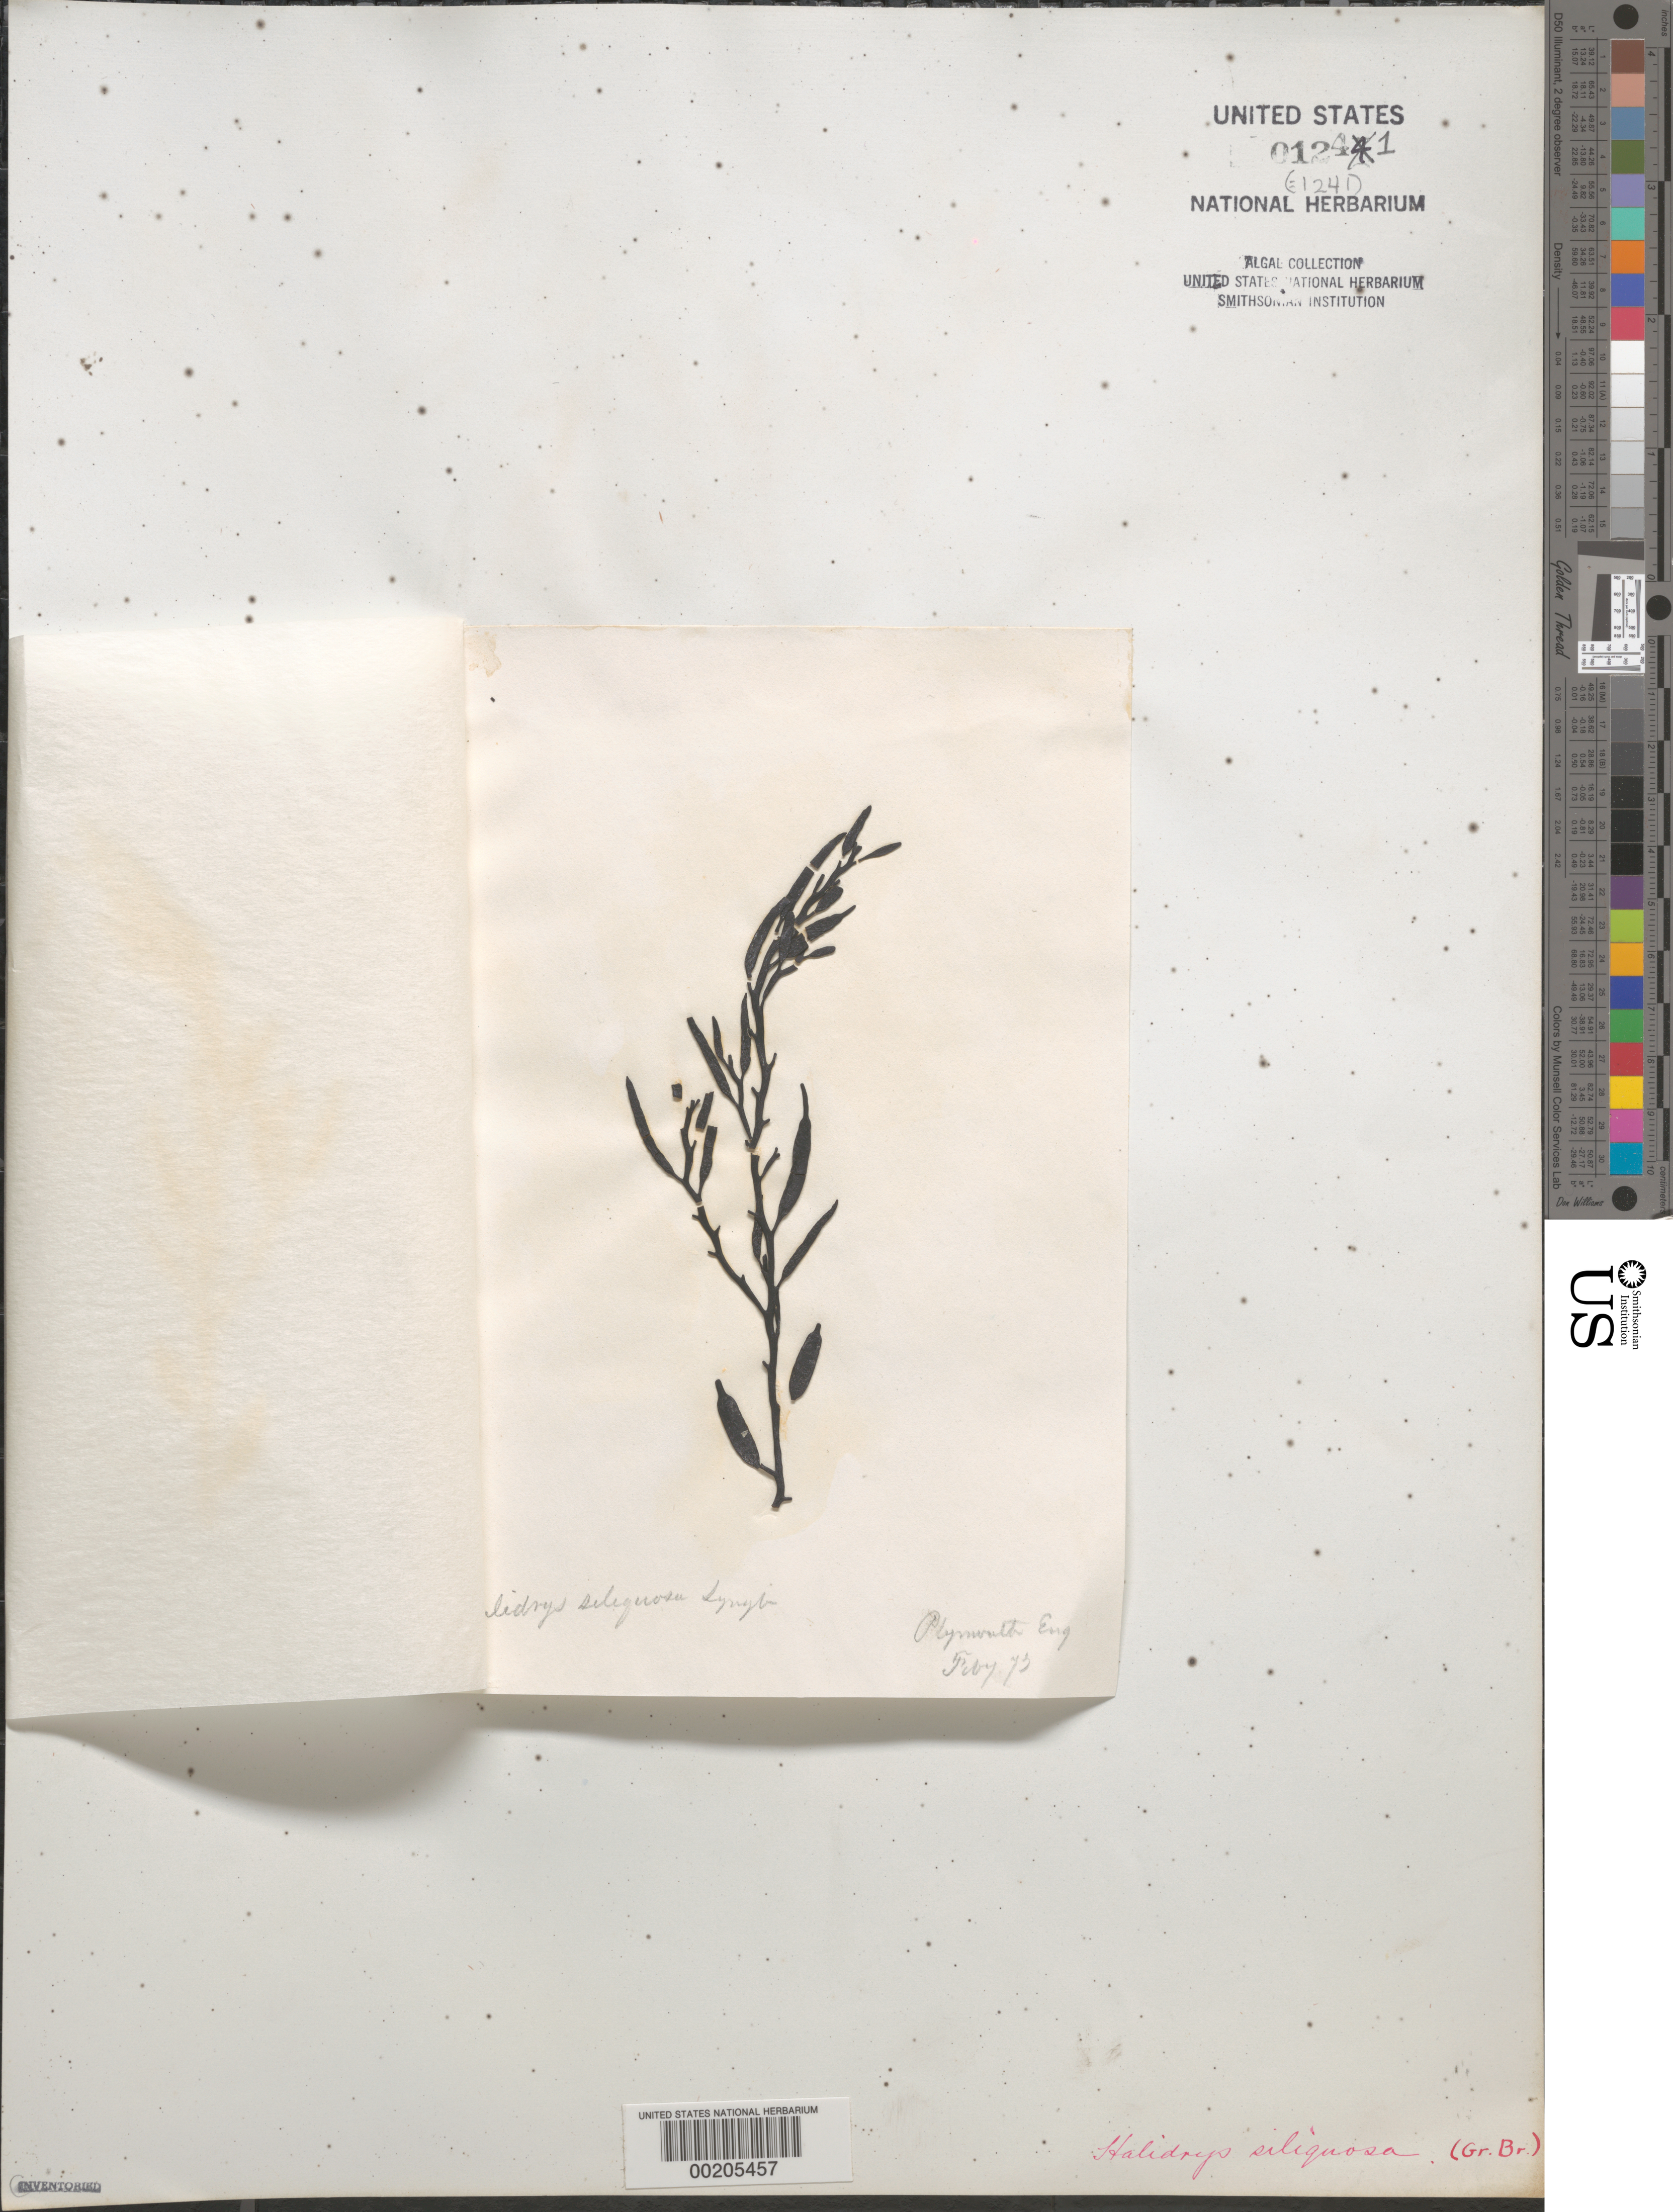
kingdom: Chromista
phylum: Ochrophyta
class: Phaeophyceae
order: Fucales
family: Sargassaceae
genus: Halidrys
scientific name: Halidrys siliquosa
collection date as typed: Feb 1873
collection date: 1873-02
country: United Kingdom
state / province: England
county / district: Devon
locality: Plymouth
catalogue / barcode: US 1241